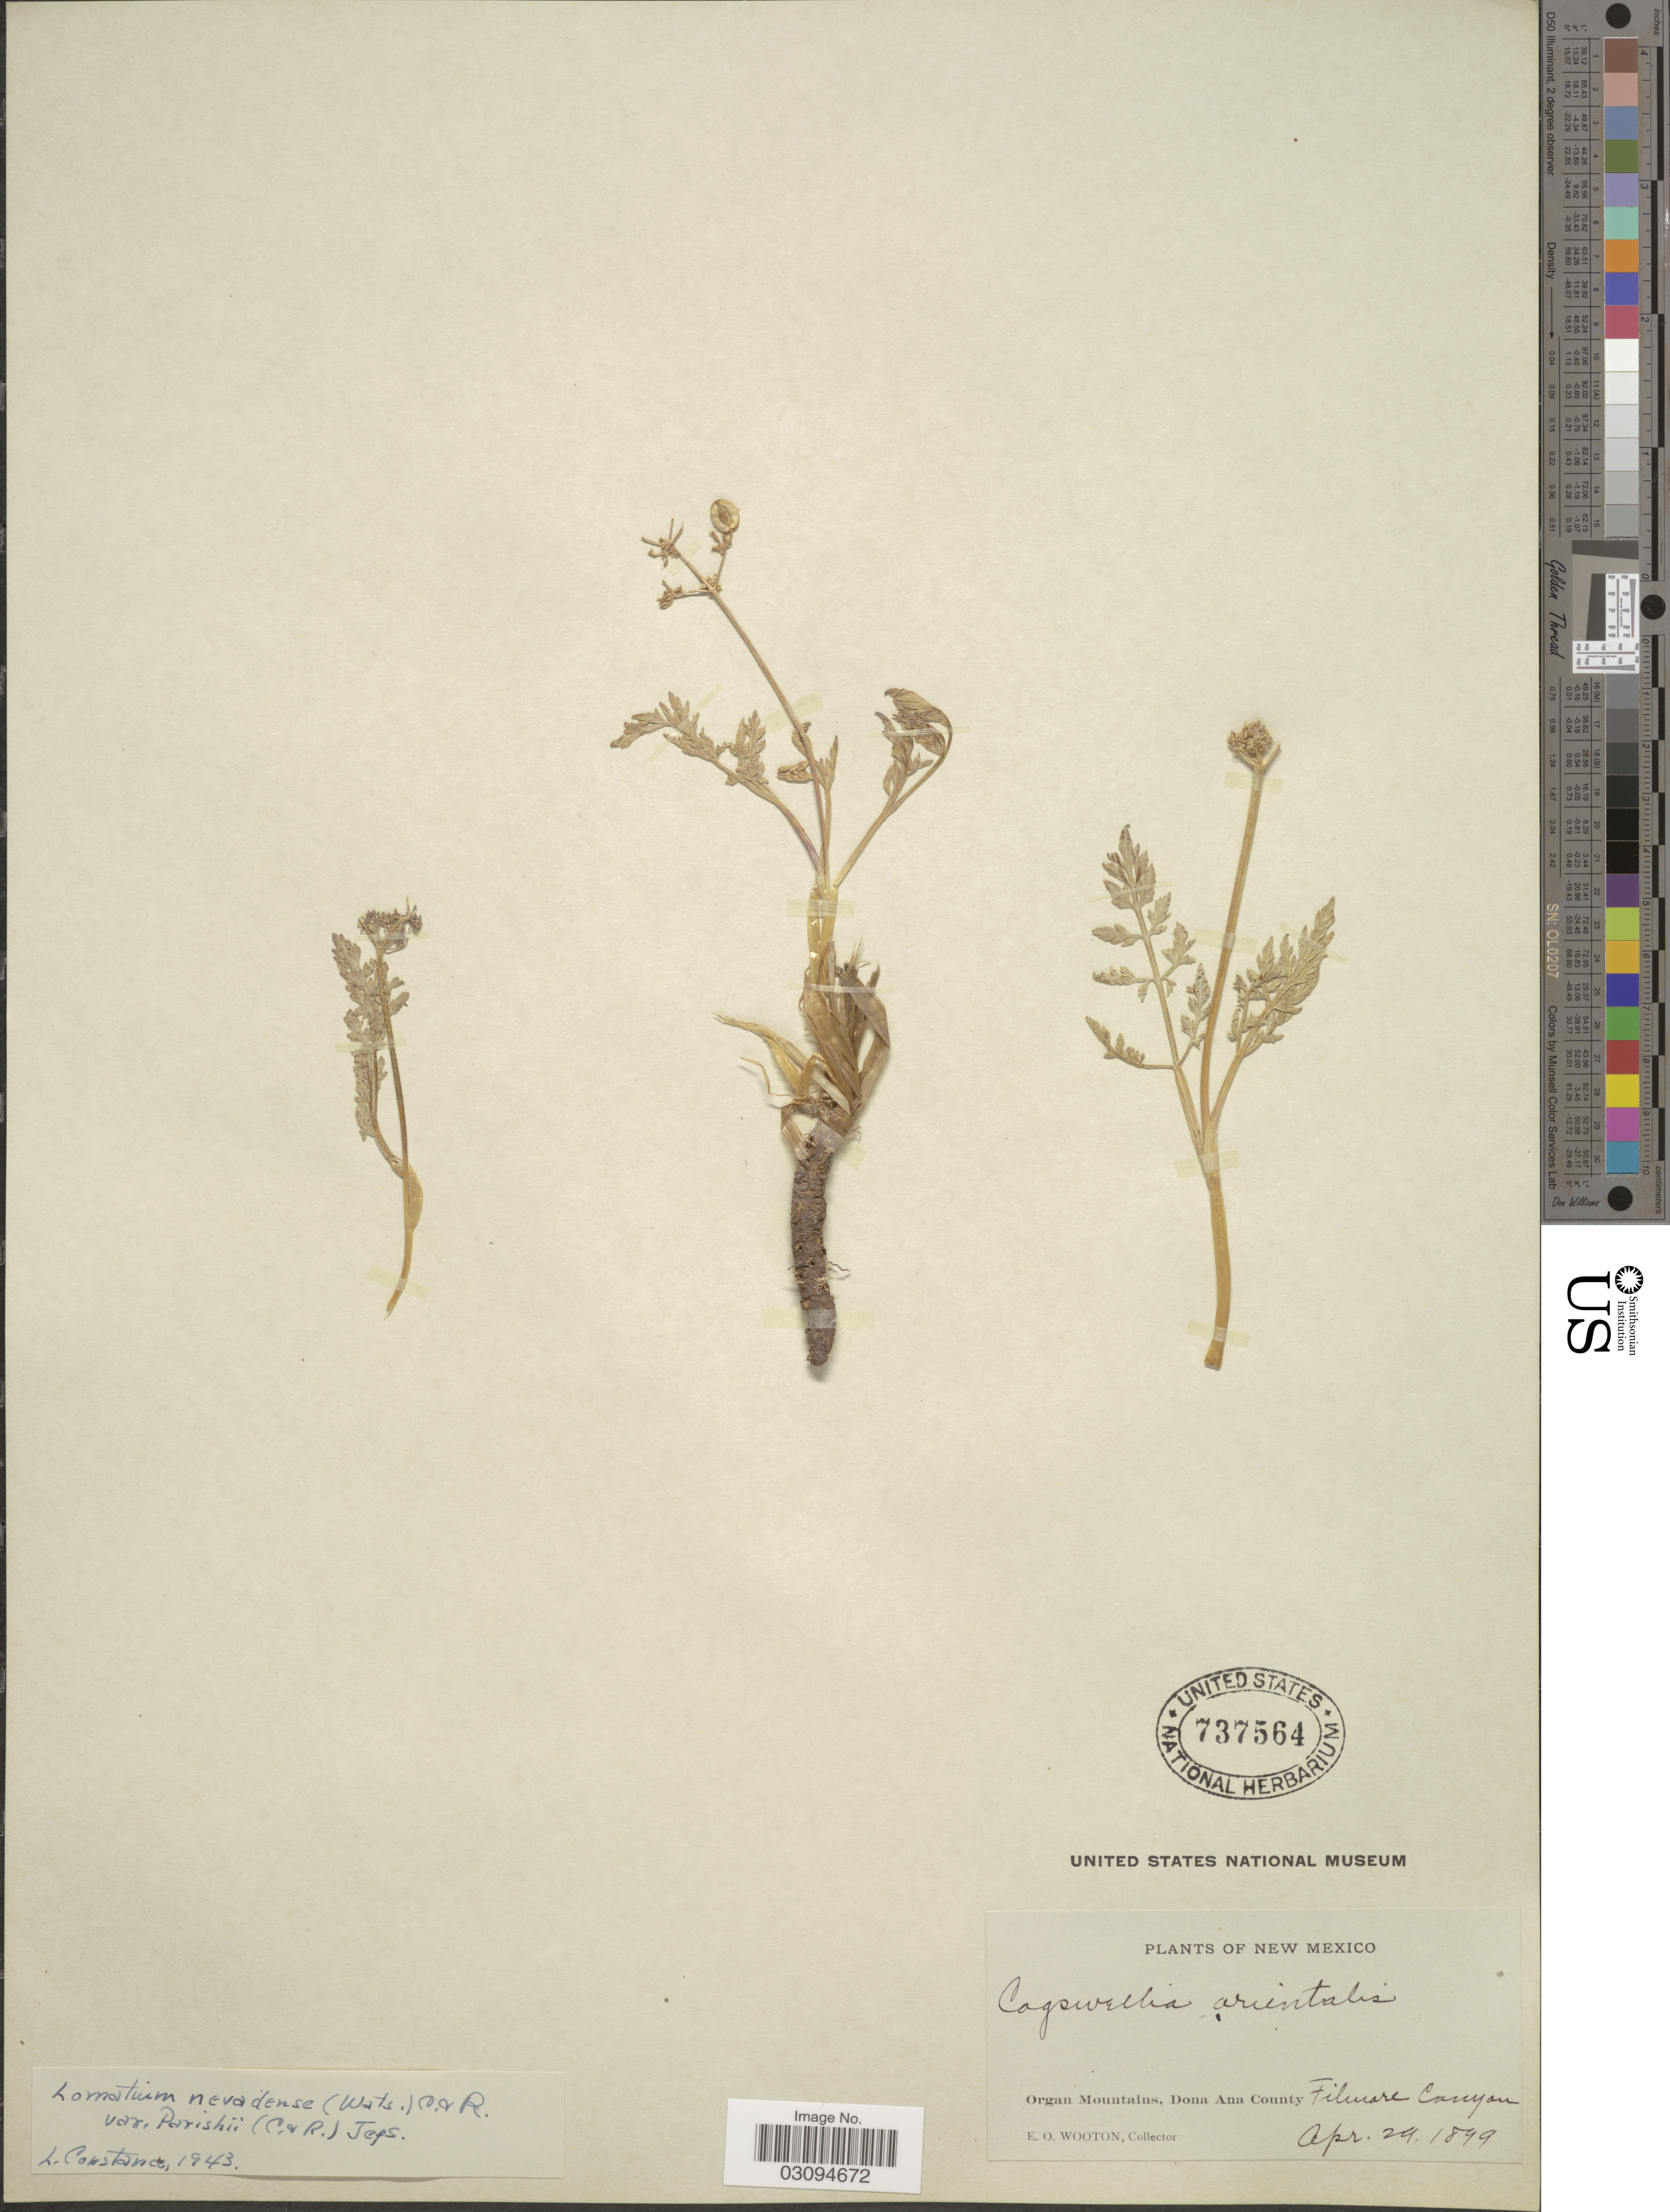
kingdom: Plantae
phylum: Tracheophyta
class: Magnoliopsida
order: Apiales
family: Apiaceae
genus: Lomatium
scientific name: Lomatium nevadense var. parishii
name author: (J.M. Coult. & Rose) Jeps.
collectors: E. O. Wooton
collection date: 1899-04-29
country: United States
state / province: New Mexico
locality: Organ Mountains, Dona Ana County. Filmore Canyon.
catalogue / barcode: US 737564